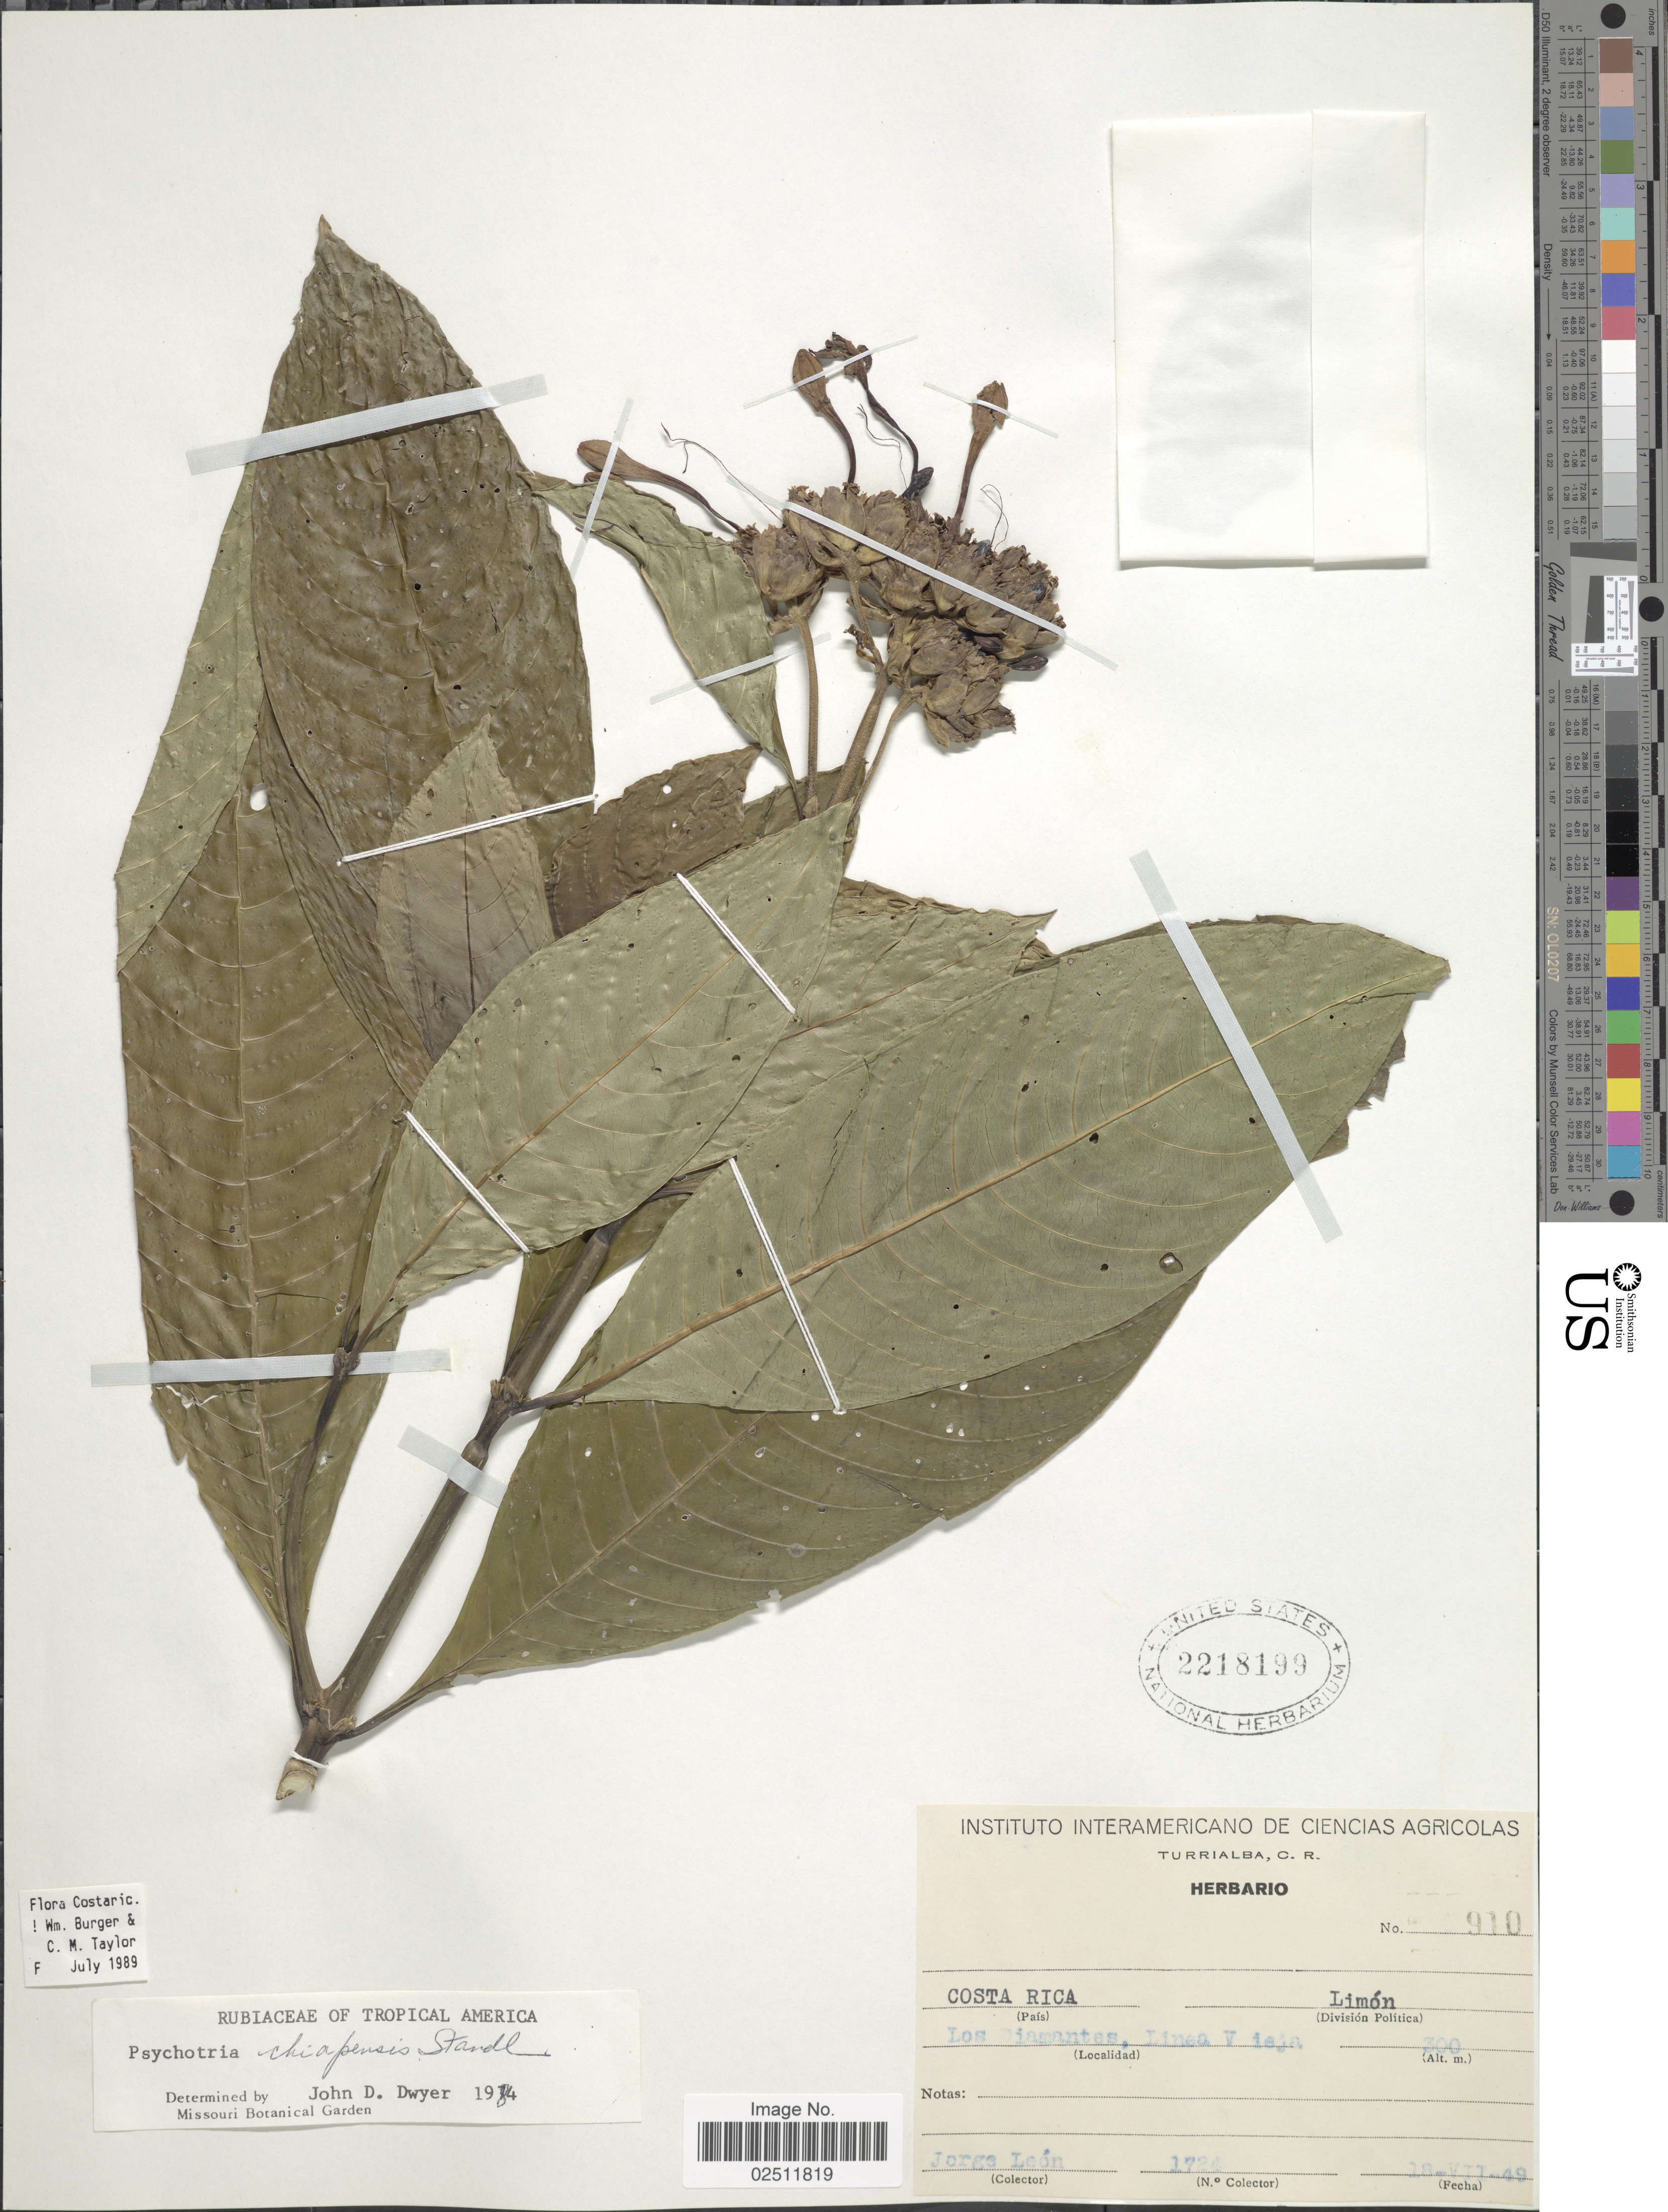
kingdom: Plantae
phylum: Tracheophyta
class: Magnoliopsida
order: Gentianales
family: Rubiaceae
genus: Psychotria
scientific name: Psychotria chiapensis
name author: Standl.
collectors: J. León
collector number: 1724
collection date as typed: Transcribed d/m/y: 18/7/49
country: Costa Rica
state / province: Limón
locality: Los Diamantes, Linea Vieja.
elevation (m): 300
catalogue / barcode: US 2218199